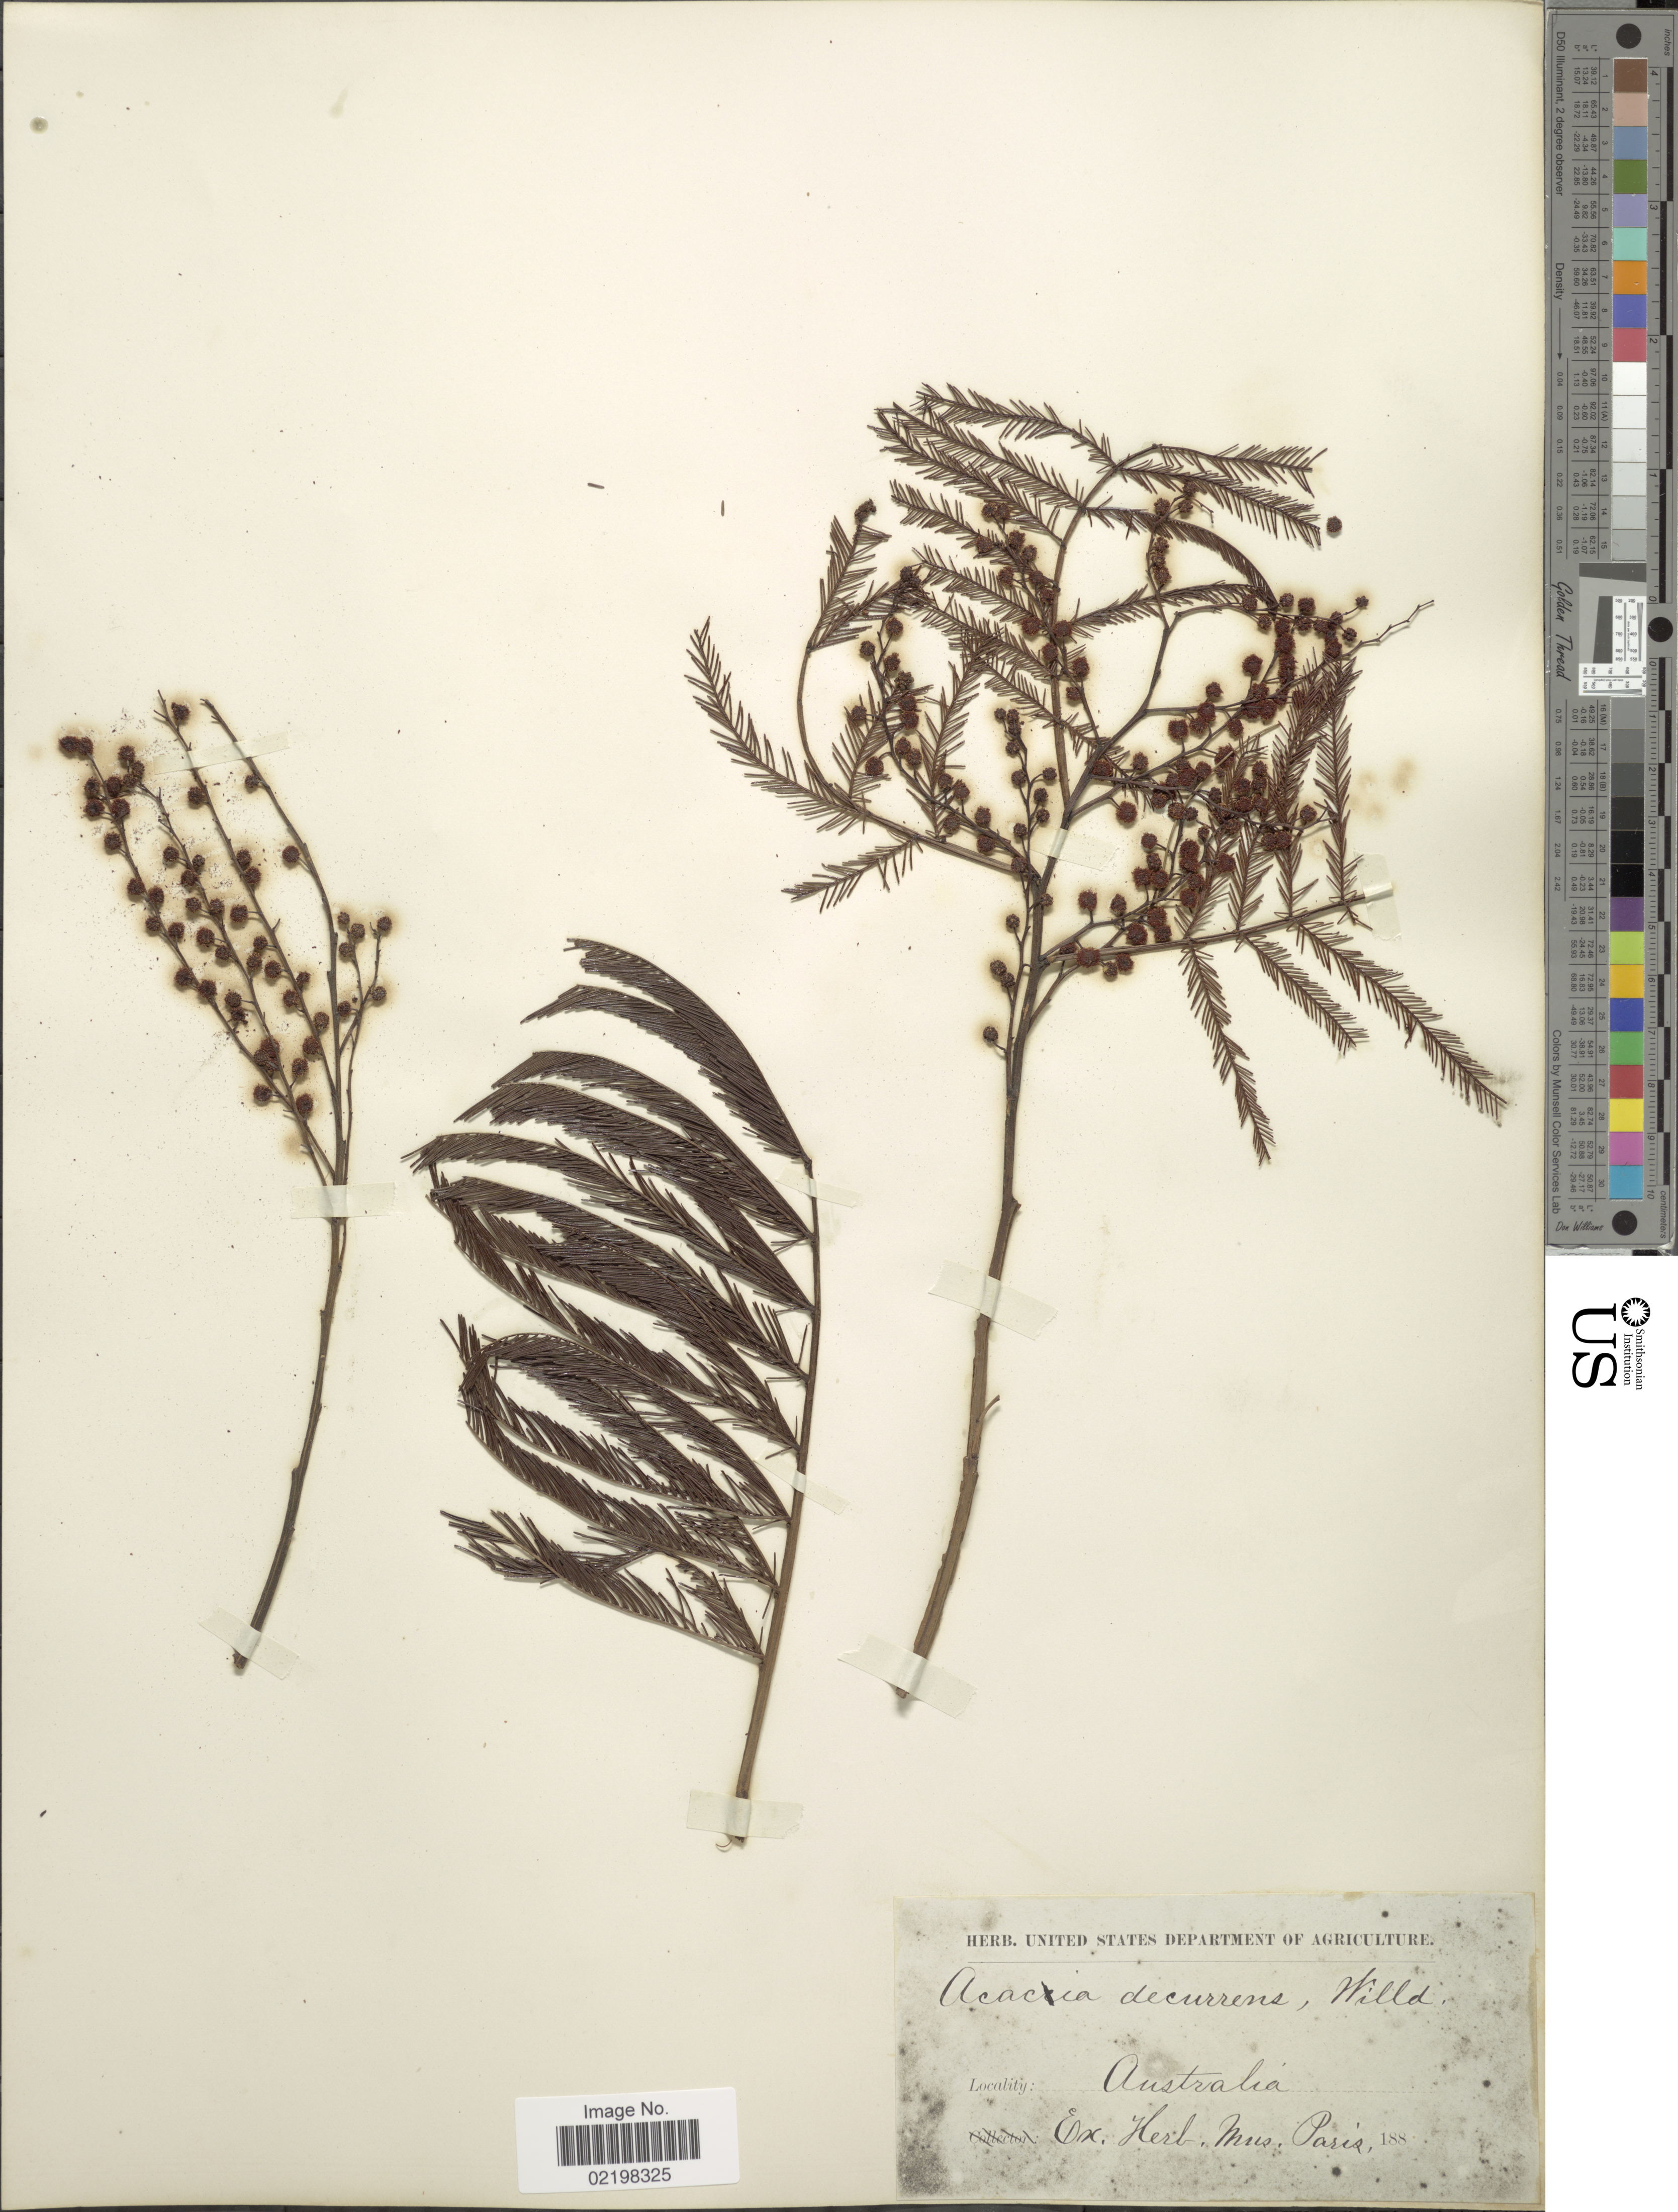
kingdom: Plantae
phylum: Tracheophyta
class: Magnoliopsida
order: Fabales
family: Fabaceae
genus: Acacia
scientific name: Acacia decurrens var. normalis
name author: (Benth.) Maiden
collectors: ex herb. Mus. Paris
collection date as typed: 188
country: Australia